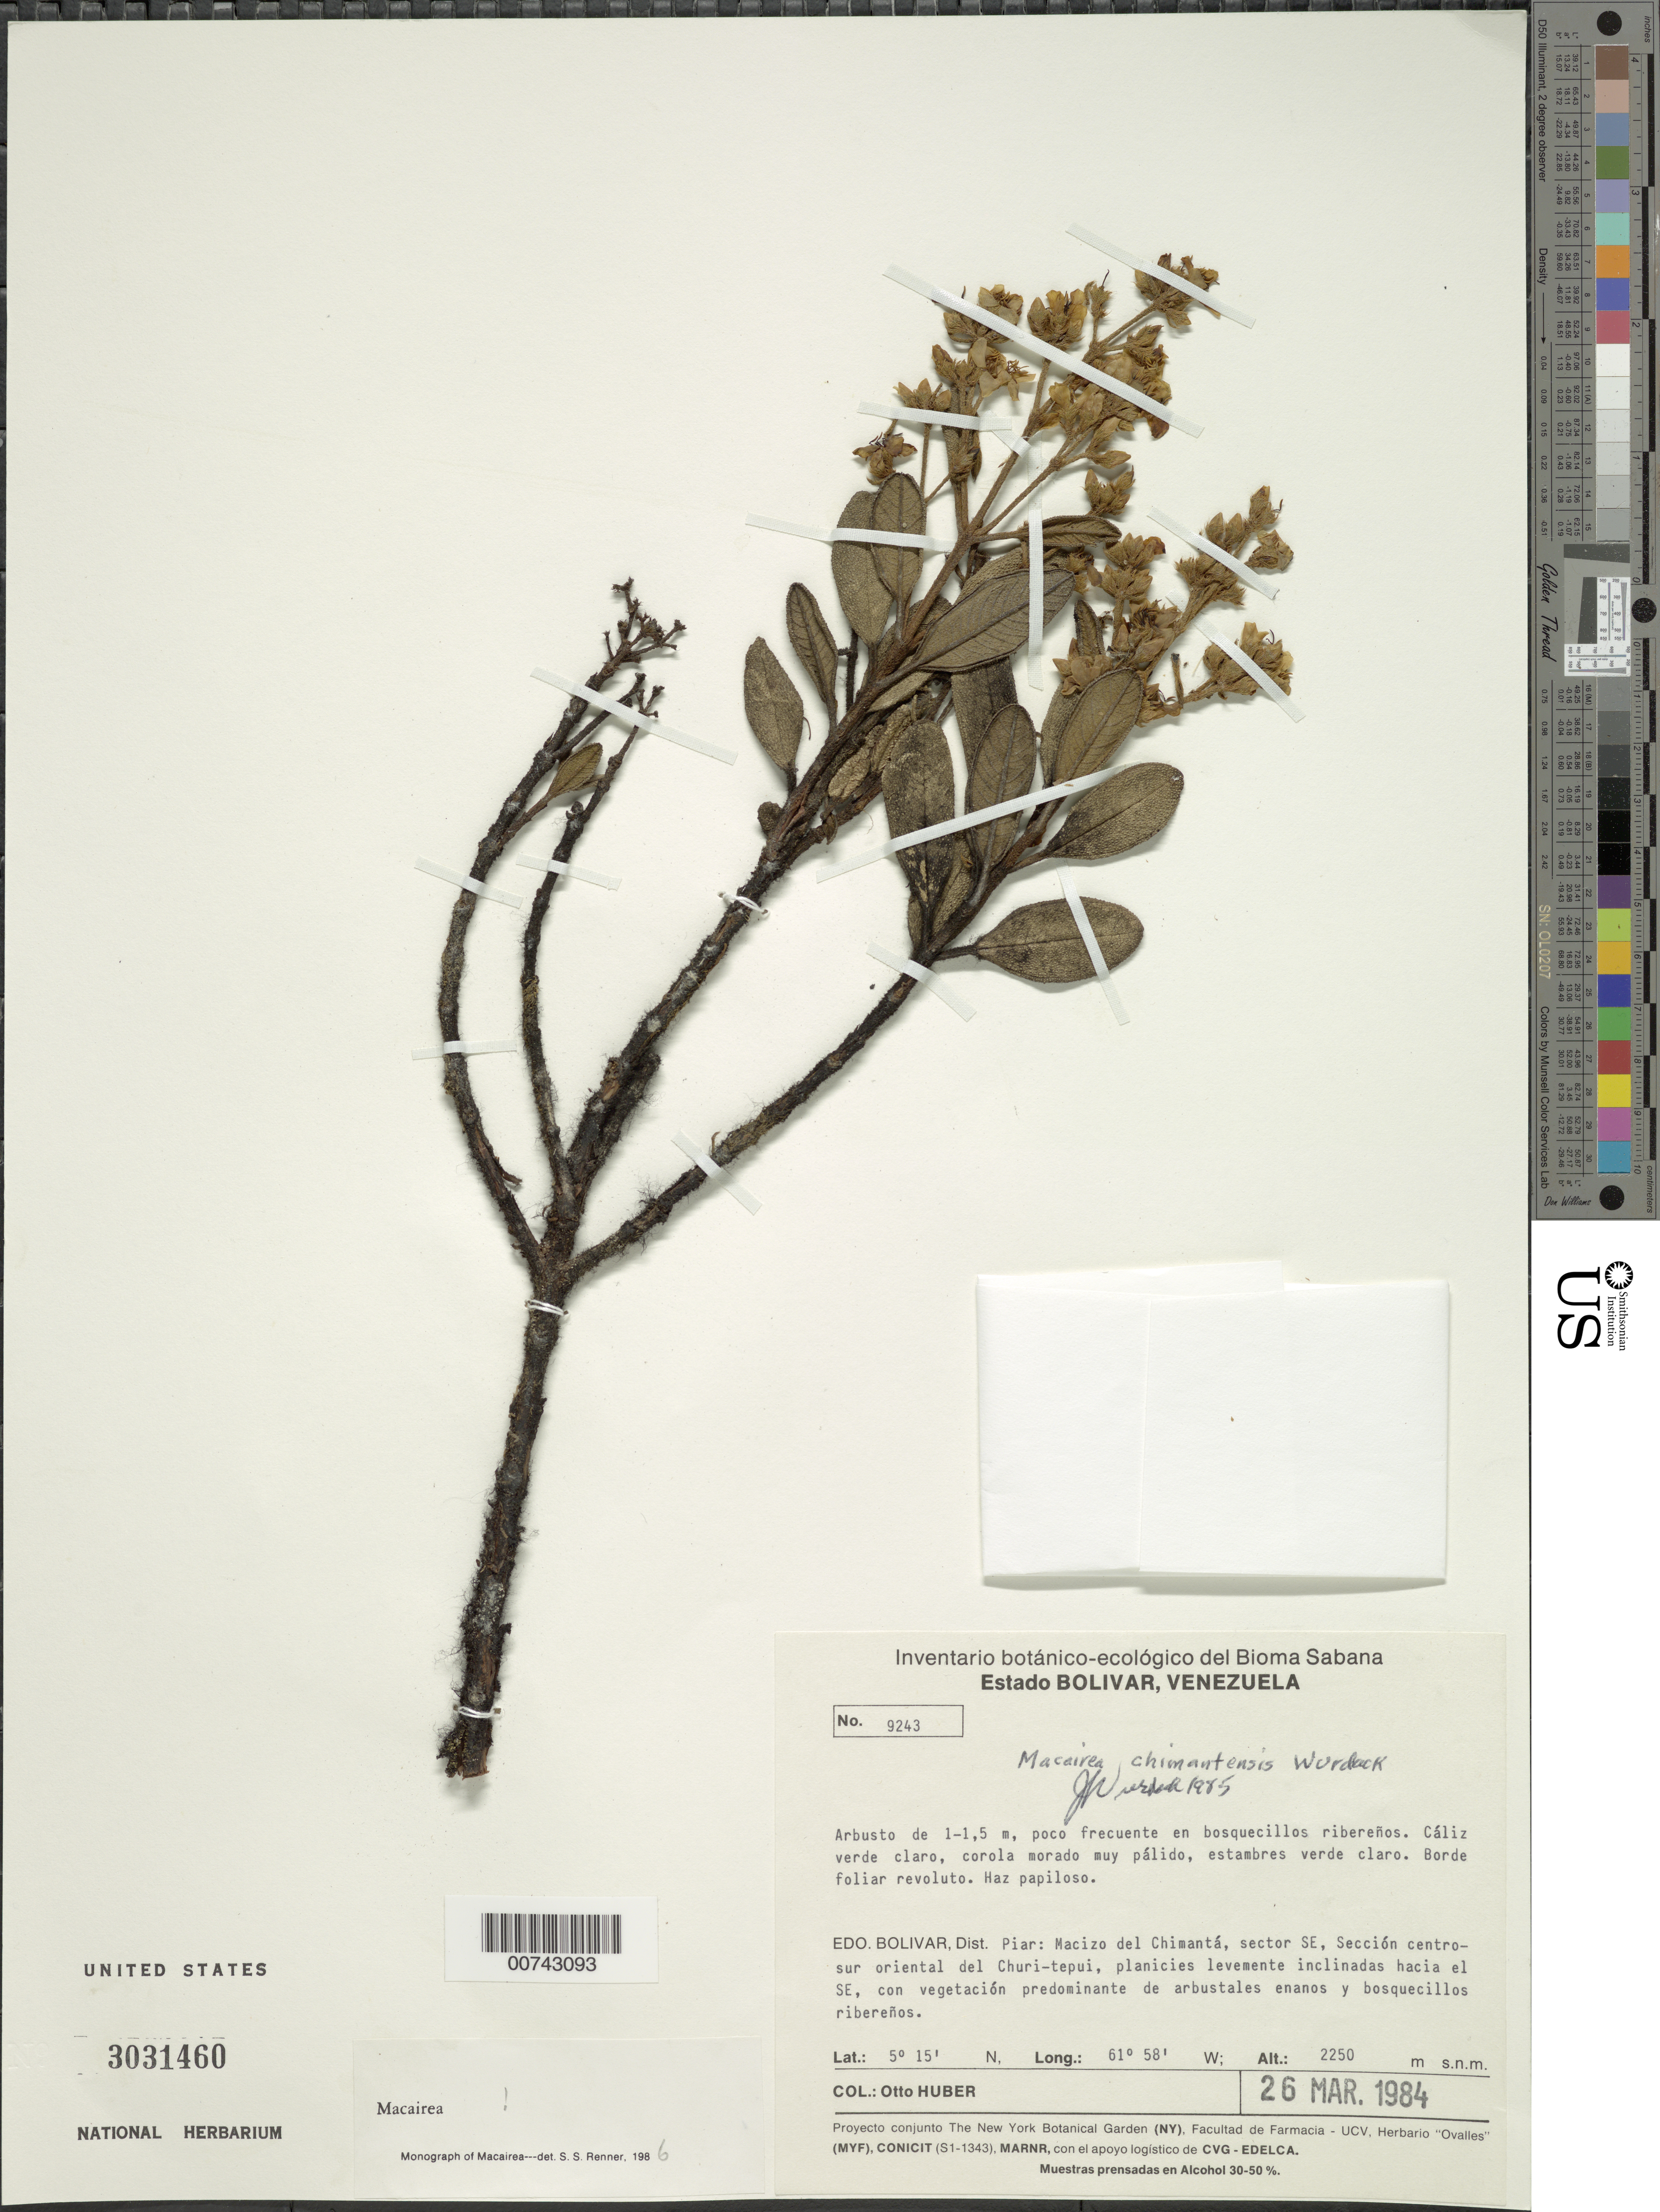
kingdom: Plantae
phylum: Tracheophyta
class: Magnoliopsida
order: Myrtales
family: Melastomataceae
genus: Macairea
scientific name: Macairea chimantensis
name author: Wurdack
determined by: Wurdack, John J., (US), US (UNITED STATES)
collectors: O. Huber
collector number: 9243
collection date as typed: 26-Mar-84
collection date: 1984-03-26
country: Venezuela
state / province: Bolívar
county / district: Piar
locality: Macizo del Chimantá, sector SE; seccion centro-suroriental del Churi-tepuí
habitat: Plancicies levemente inclinadas hacia el SE, con vegetación predominante de arbustales enanos y bosquecillos riberenos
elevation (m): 2250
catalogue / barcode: US 3031460